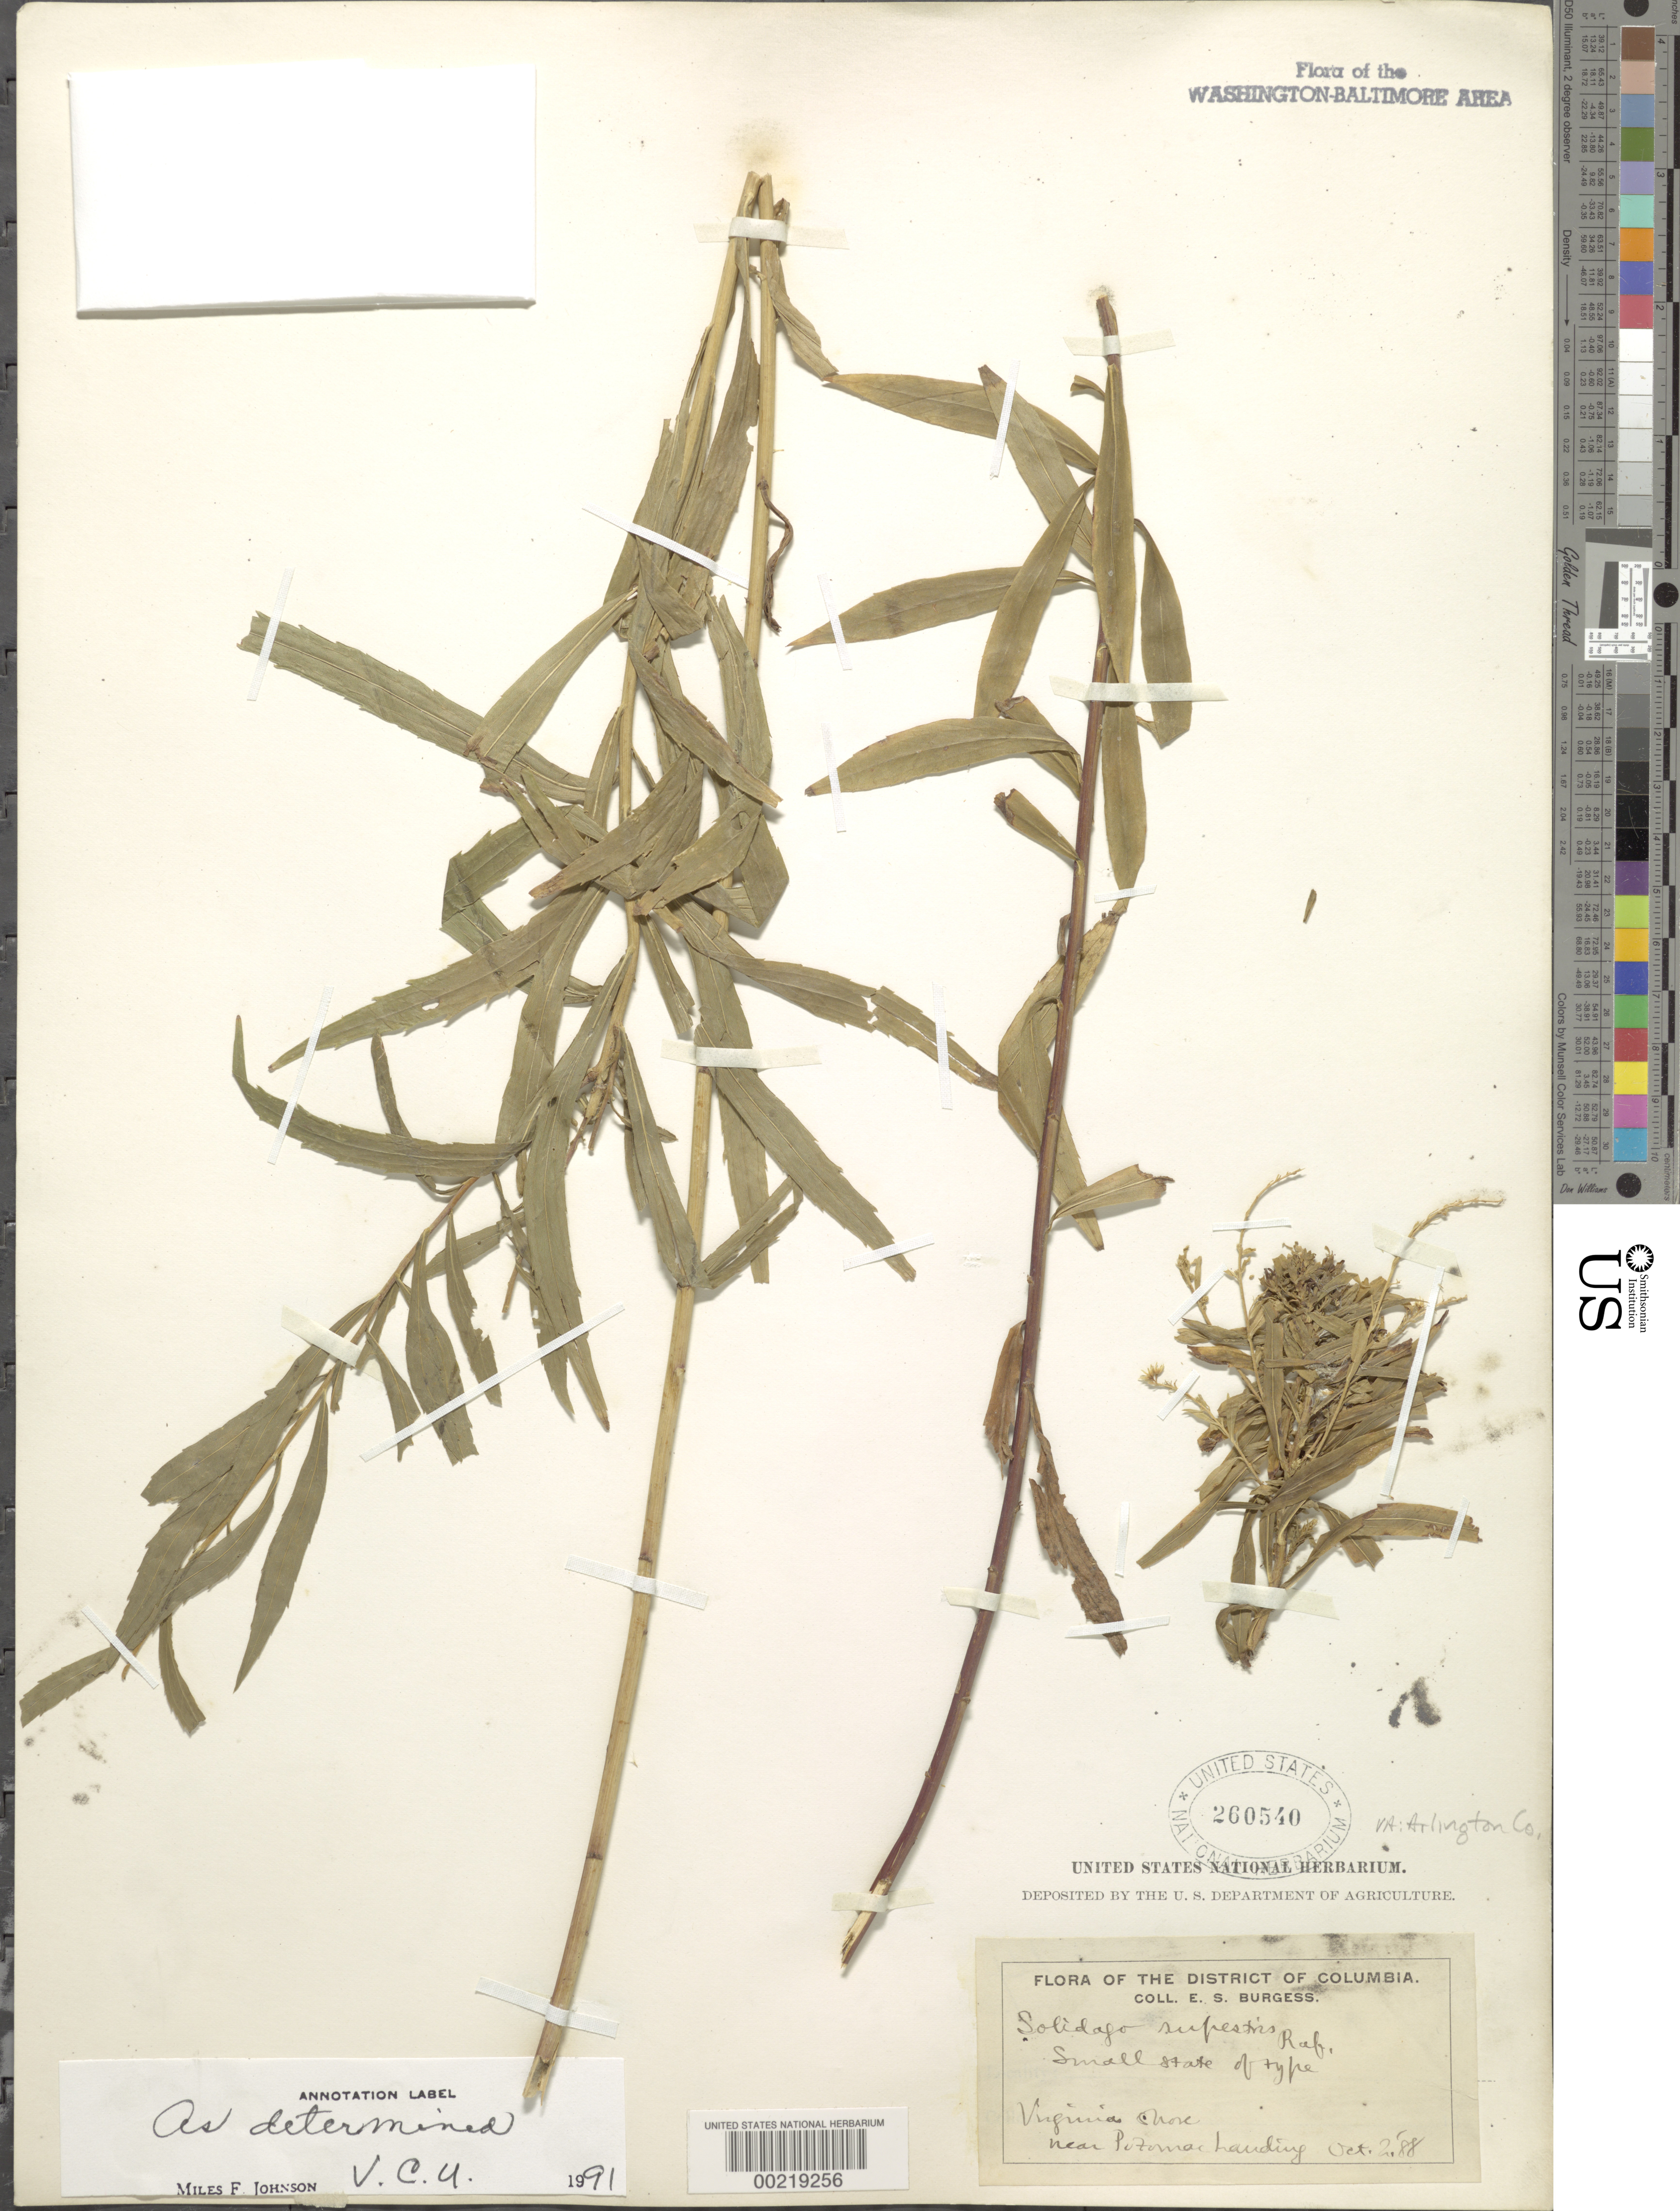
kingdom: Plantae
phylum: Tracheophyta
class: Magnoliopsida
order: Asterales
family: Asteraceae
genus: Solidago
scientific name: Solidago rupestris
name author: Raf.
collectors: E. Burgess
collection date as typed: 02 Oct 1888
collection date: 1888-10-02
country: United States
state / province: Virginia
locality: Near Potomac Landing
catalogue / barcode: US 260540